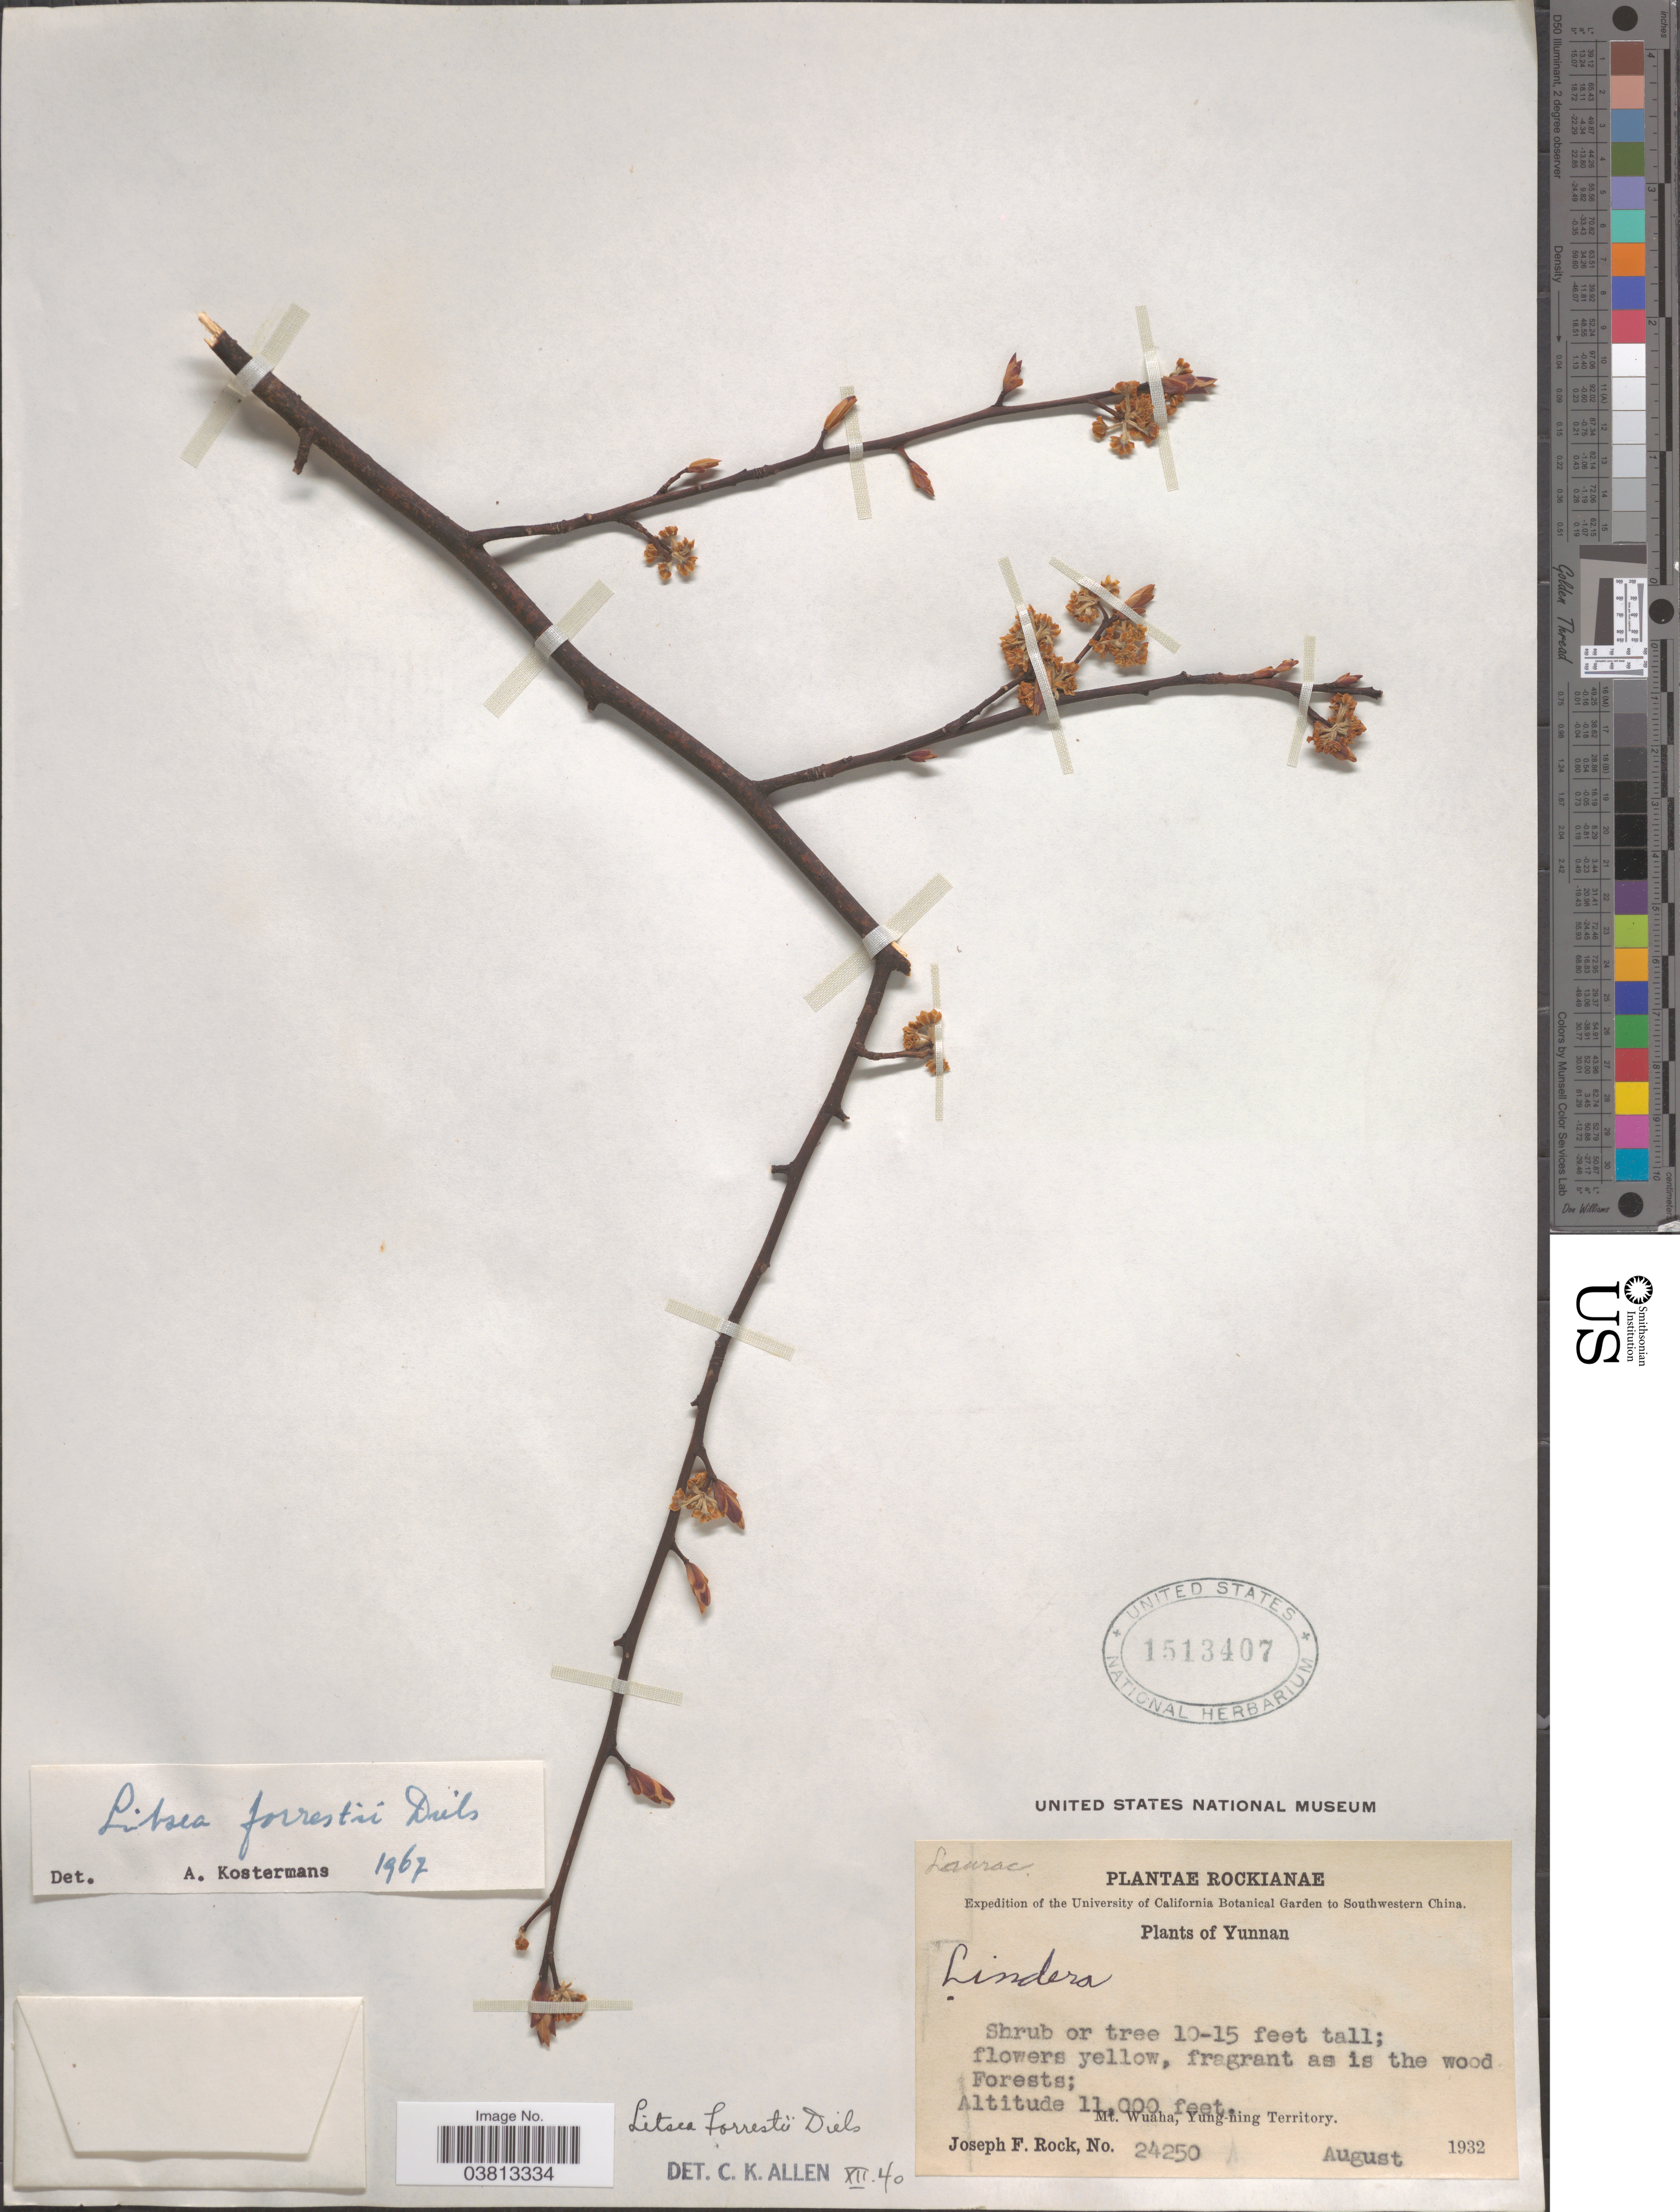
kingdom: Plantae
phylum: Tracheophyta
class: Magnoliopsida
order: Laurales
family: Lauraceae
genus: Litsea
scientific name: Litsea forrestii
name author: Diels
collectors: J. F. Rock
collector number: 24250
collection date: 1932-08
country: China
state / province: Yunnan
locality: Southwestern China. Mt. Wuaha, Yung-ning Territory.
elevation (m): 3353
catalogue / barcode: US 1513407